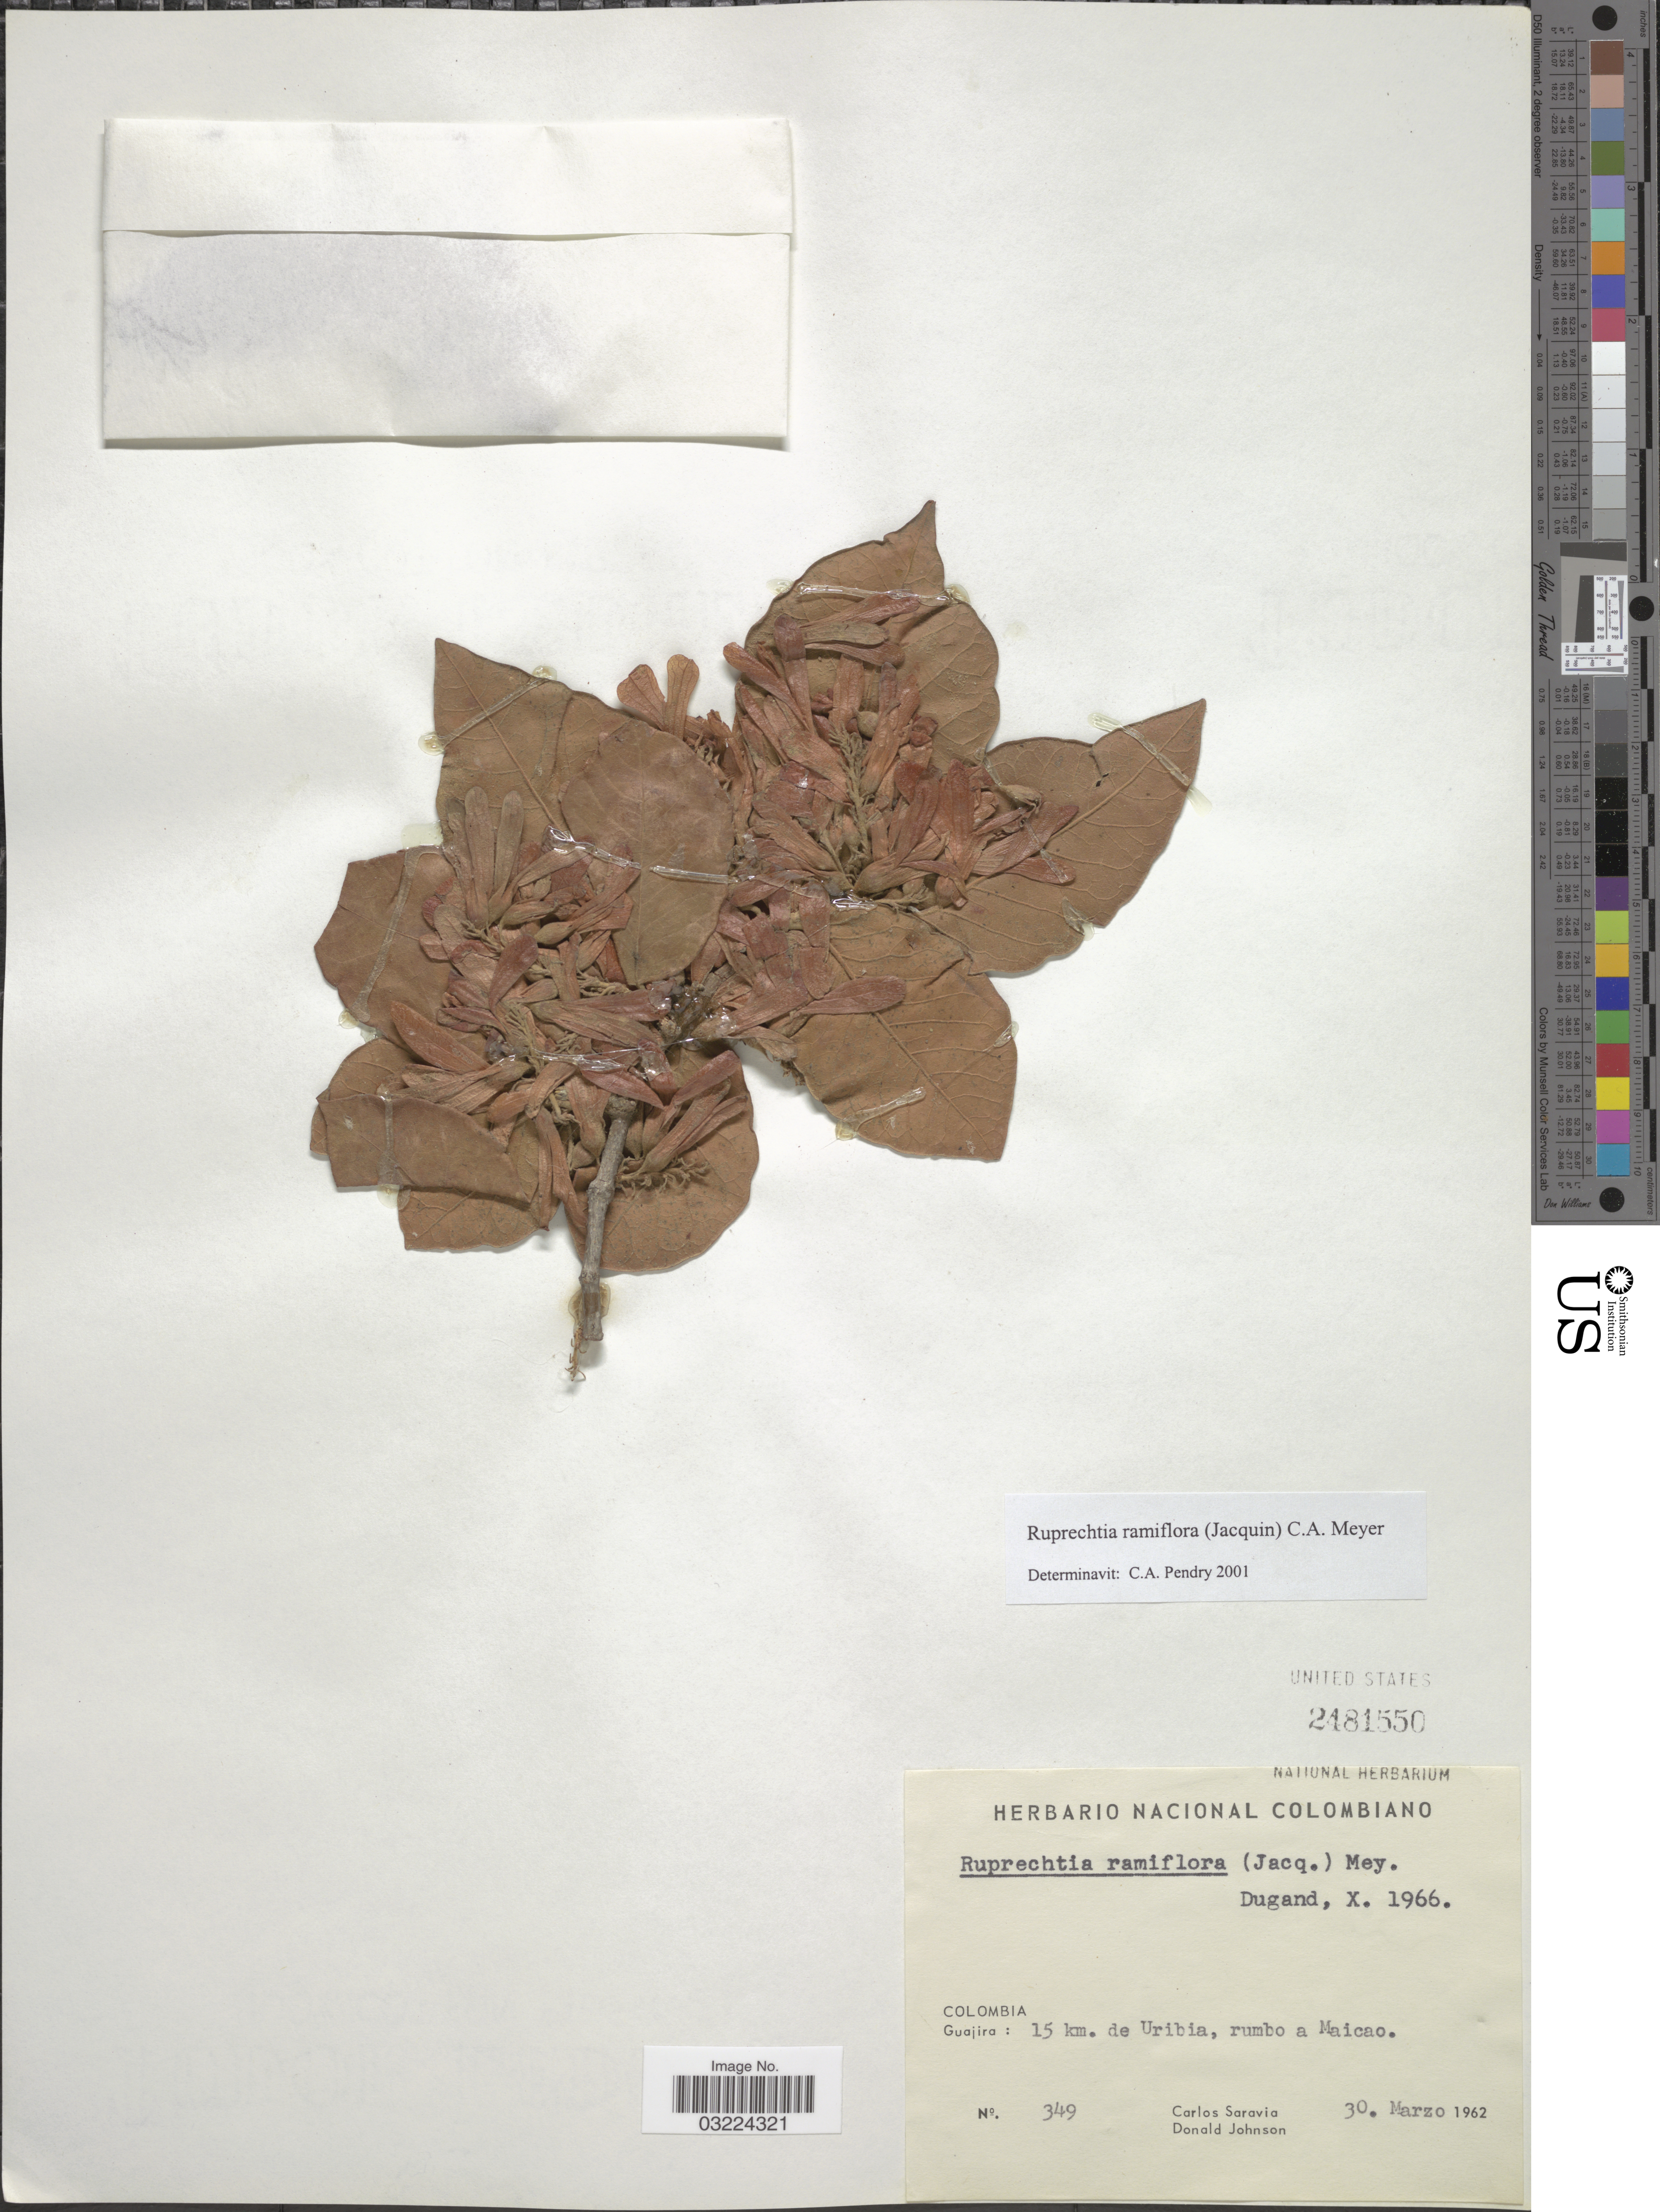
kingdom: Plantae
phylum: Tracheophyta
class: Magnoliopsida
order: Caryophyllales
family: Polygonaceae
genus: Ruprechtia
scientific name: Ruprechtia ramiflora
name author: (Jacq.) C.A. Mey.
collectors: C. Saravia & D. Johnson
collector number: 349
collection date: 1962-03-30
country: Colombia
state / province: La Guajira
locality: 15 km. de Uribia, rumbo a Maicao.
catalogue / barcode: US 2481550